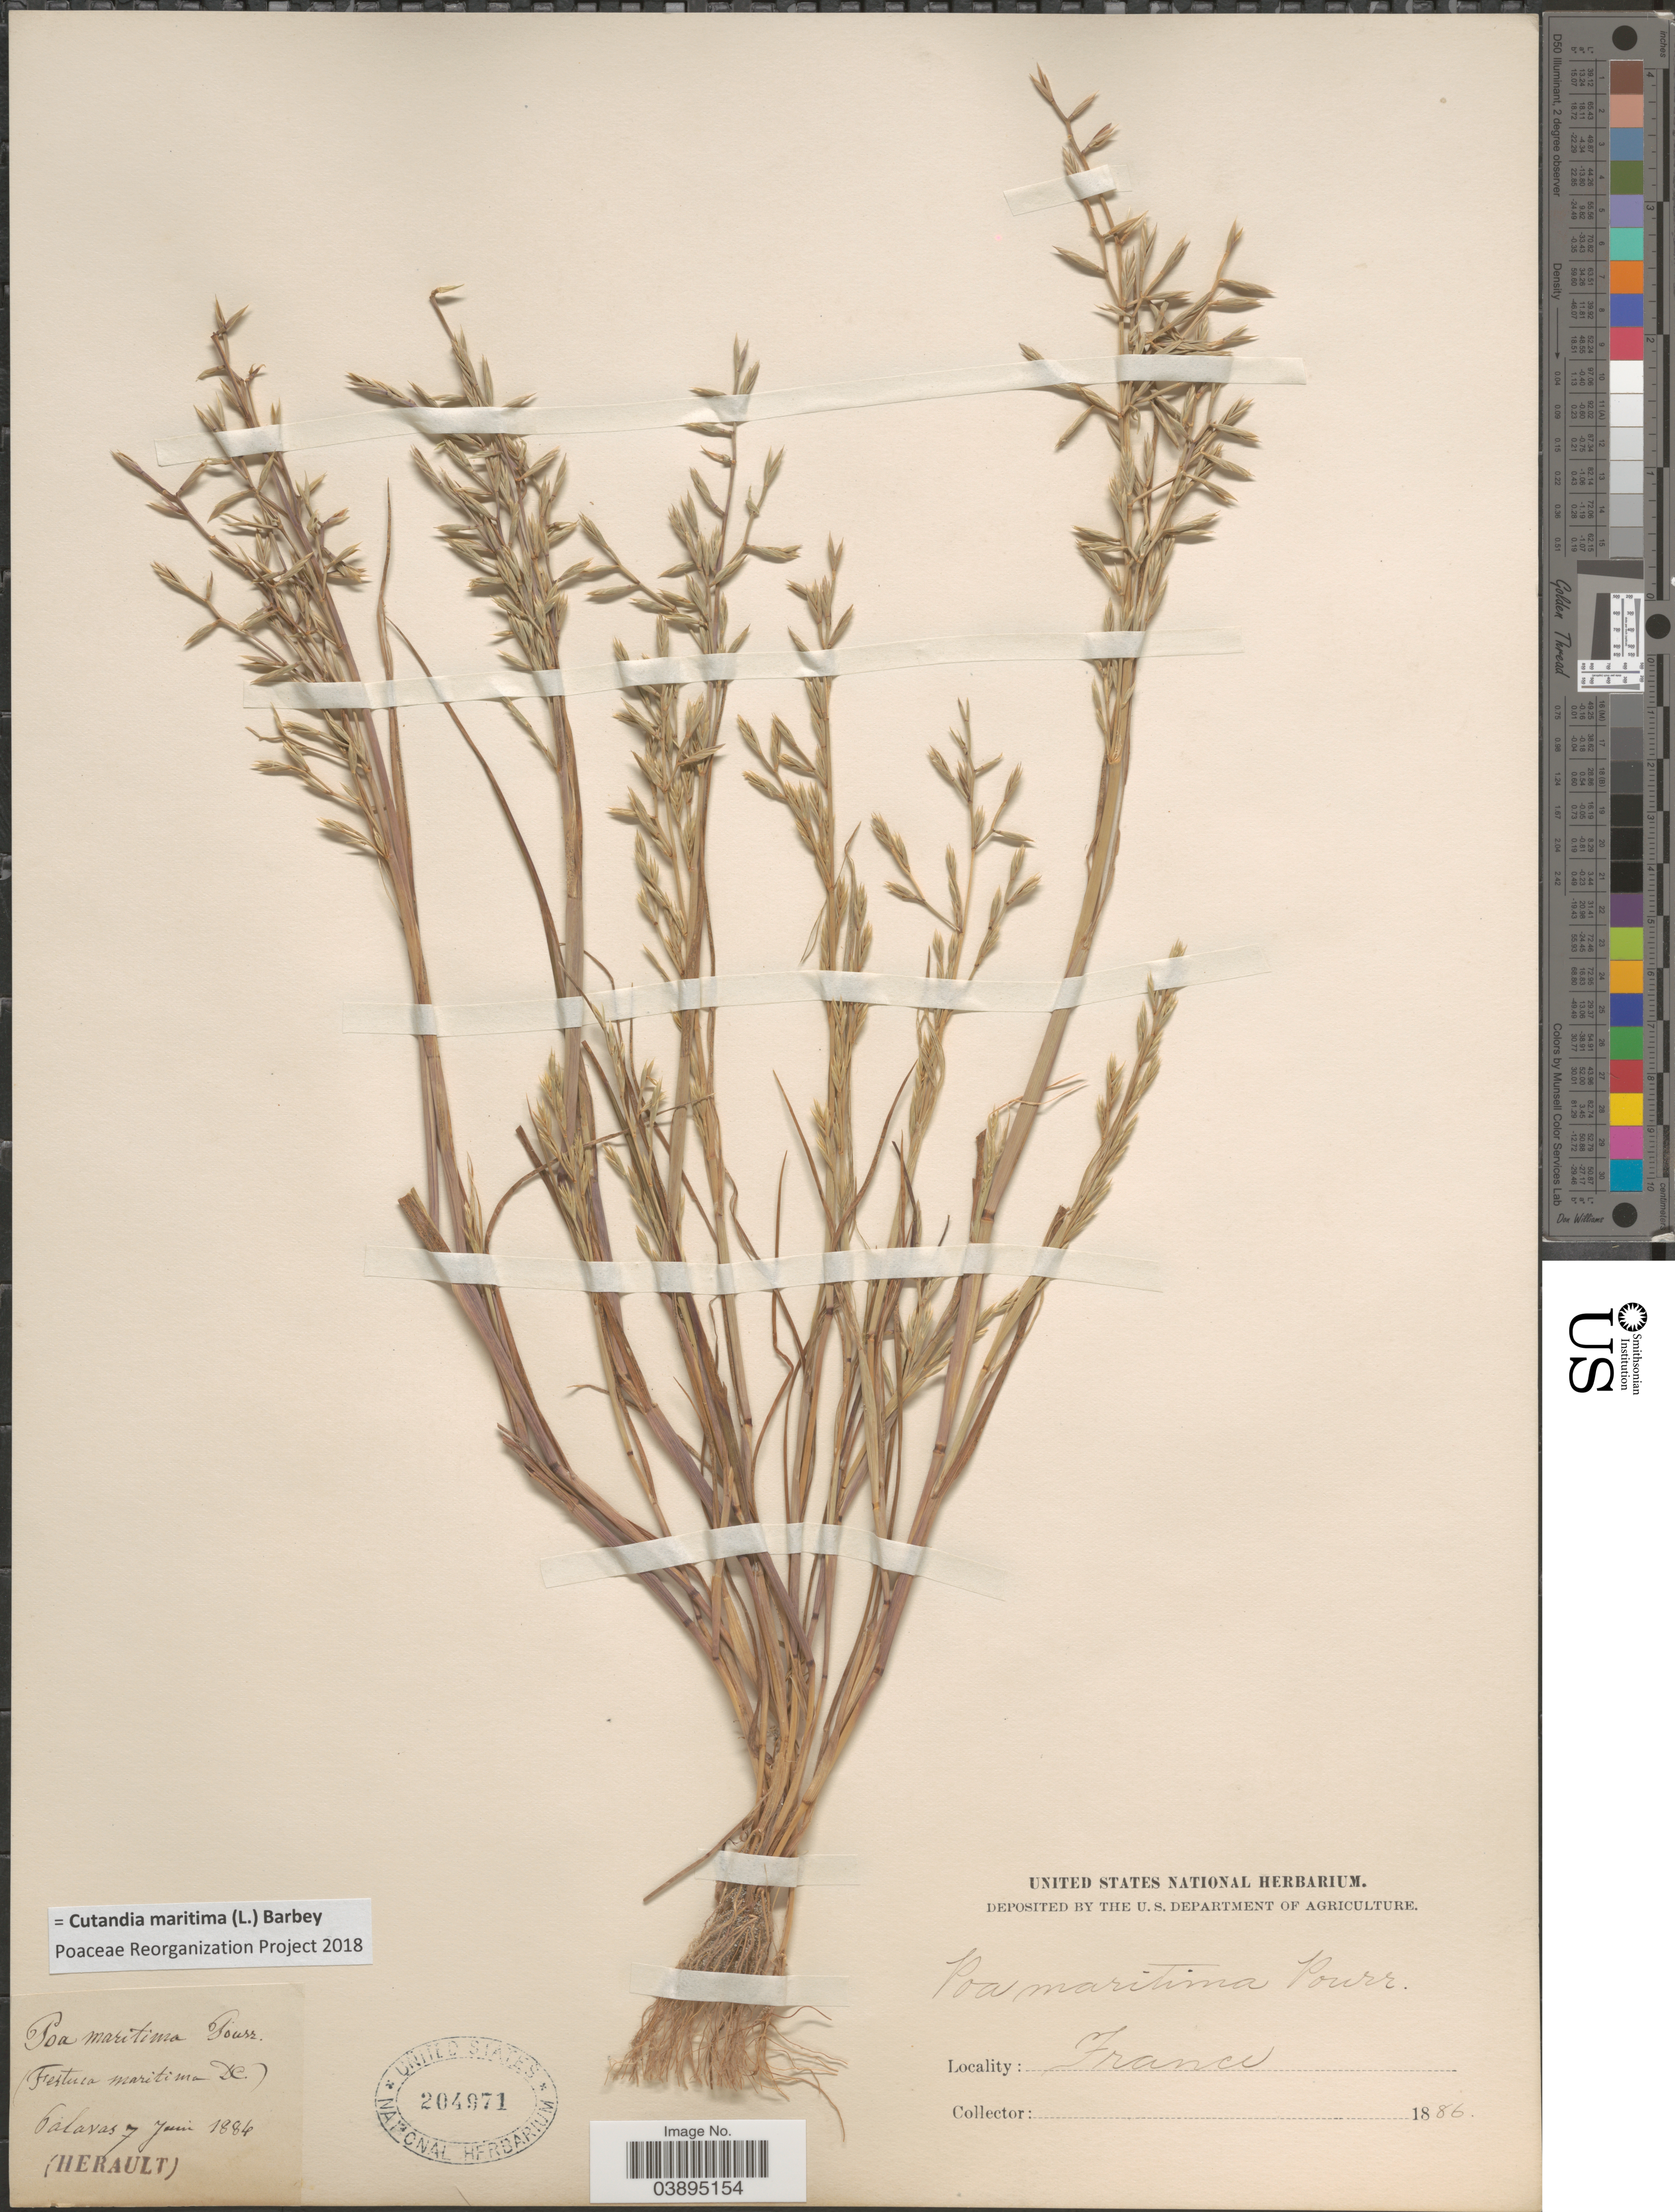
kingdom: Plantae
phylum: Tracheophyta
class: Liliopsida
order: Poales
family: Poaceae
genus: Cutandia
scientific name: Cutandia maritima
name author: (L.) Barbey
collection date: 1884-06-07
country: France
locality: Palavas. Herault.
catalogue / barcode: US 204971